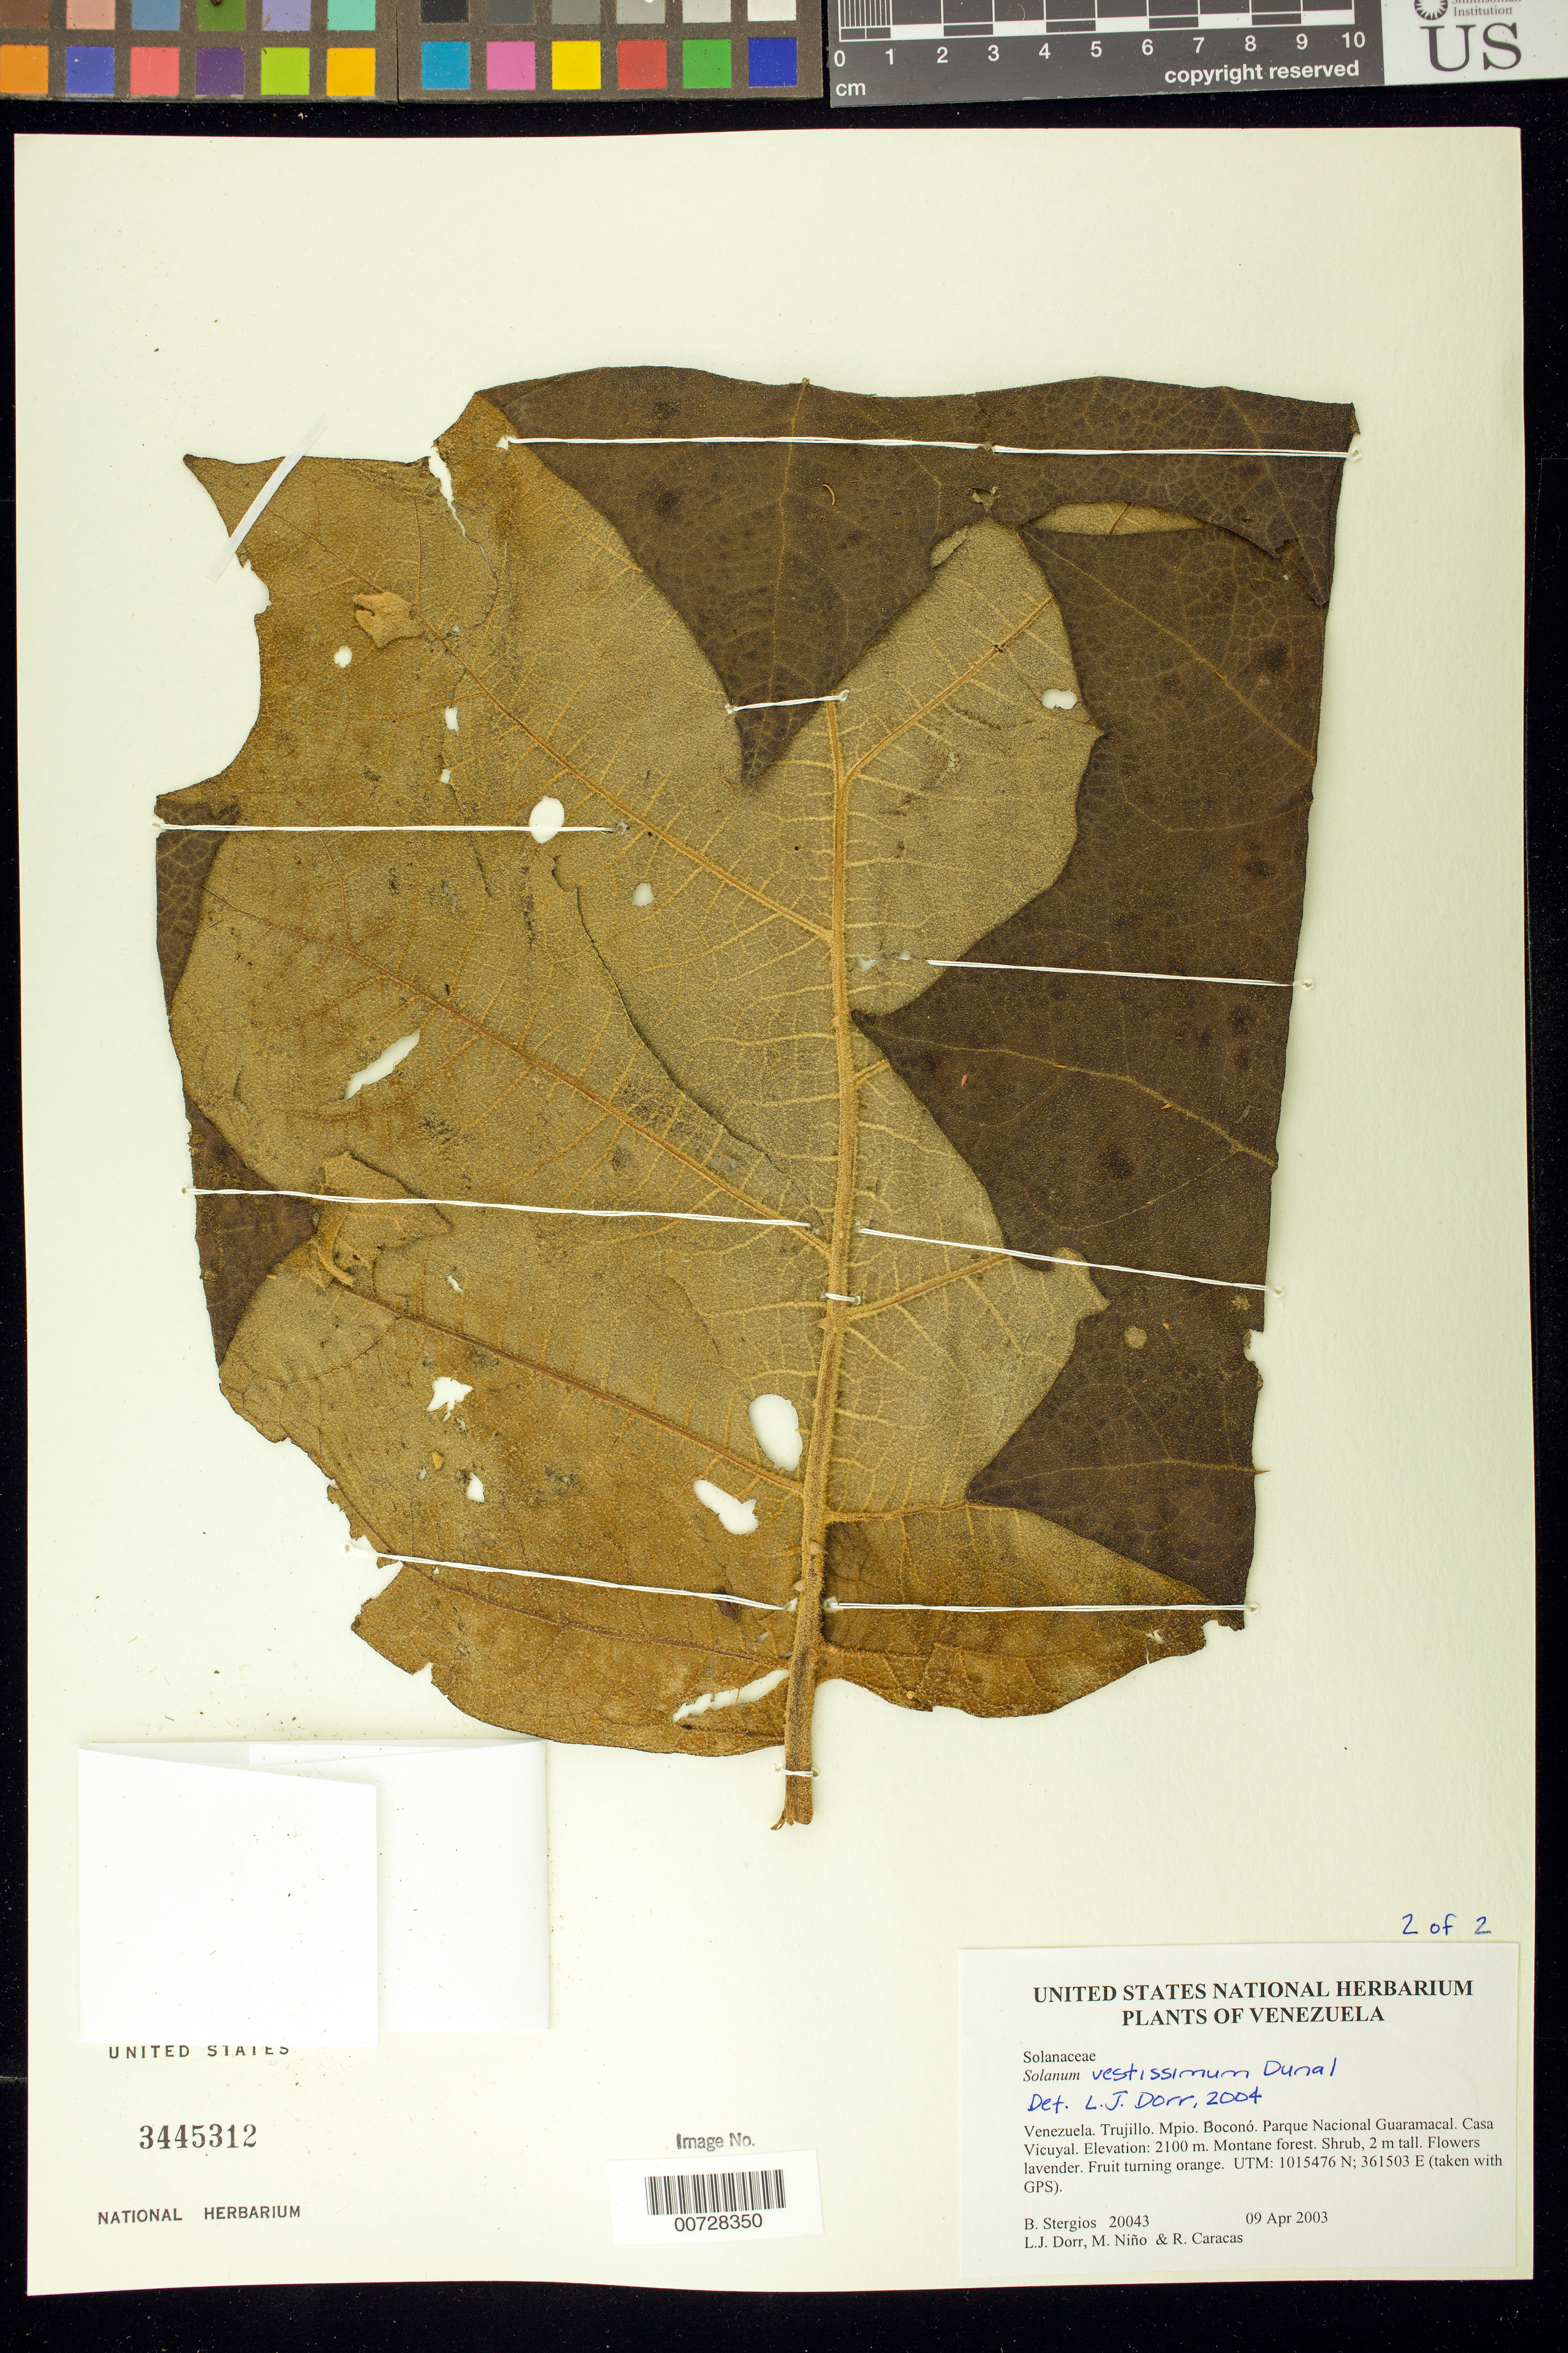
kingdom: Plantae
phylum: Tracheophyta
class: Magnoliopsida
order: Solanales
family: Solanaceae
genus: Solanum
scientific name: Solanum vestissimum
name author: Dunal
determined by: Dorr, L. J., (BOT), Smithsonian Institution - National Museum of Natural History (UNITED STATES)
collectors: B. G. Stergios, L. J. Dorr, S. M. Niño & R. Caracas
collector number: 20043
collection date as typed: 09 Apr 2003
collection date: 2003-04-09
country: Venezuela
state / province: Trujillo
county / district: Boconó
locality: Parque Nacional Guaramacal. Casa Vicuyal.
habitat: Montane forest.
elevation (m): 2100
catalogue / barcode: US 3445312